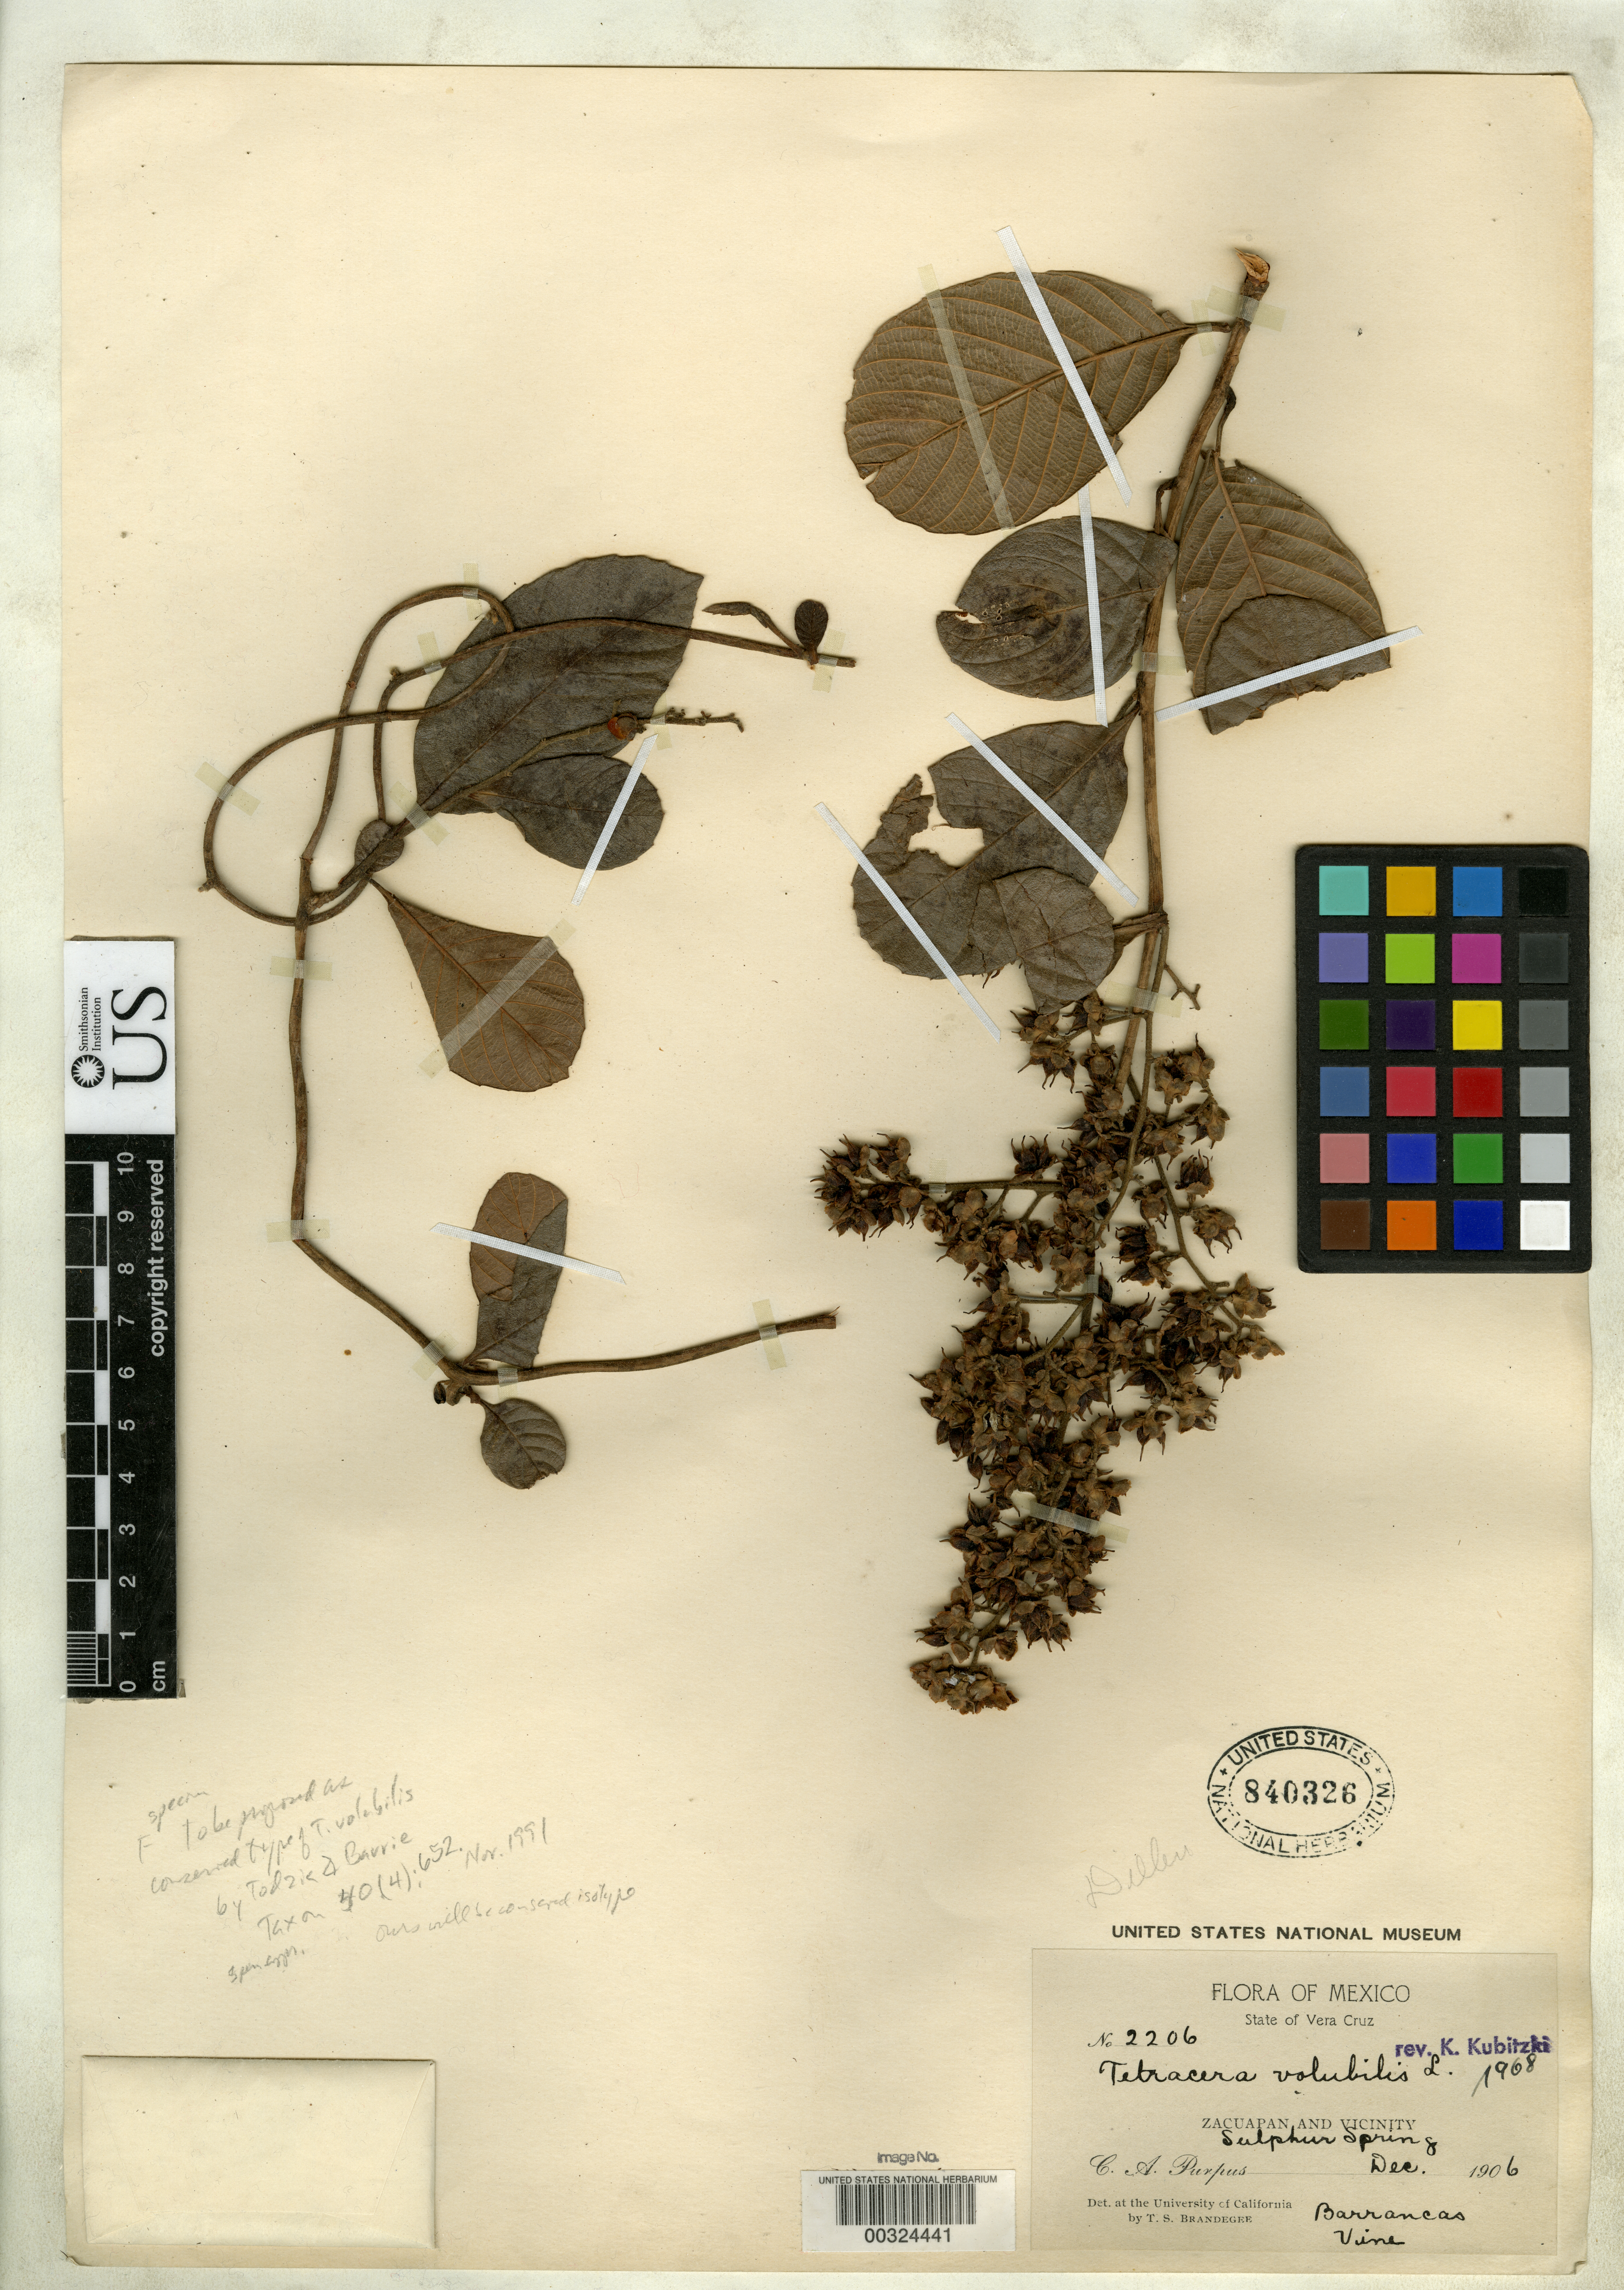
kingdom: Plantae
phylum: Tracheophyta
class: Magnoliopsida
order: Dilleniales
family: Dilleniaceae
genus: Tetracera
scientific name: Tetracera volubilis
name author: L.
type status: Isotype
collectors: C. A. Purpus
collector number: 2206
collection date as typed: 08 Dec 1906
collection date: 1906-12-08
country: Mexico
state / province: Veracruz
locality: Zacuapan & vicinity, Sulphur Spring.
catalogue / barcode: US 840326